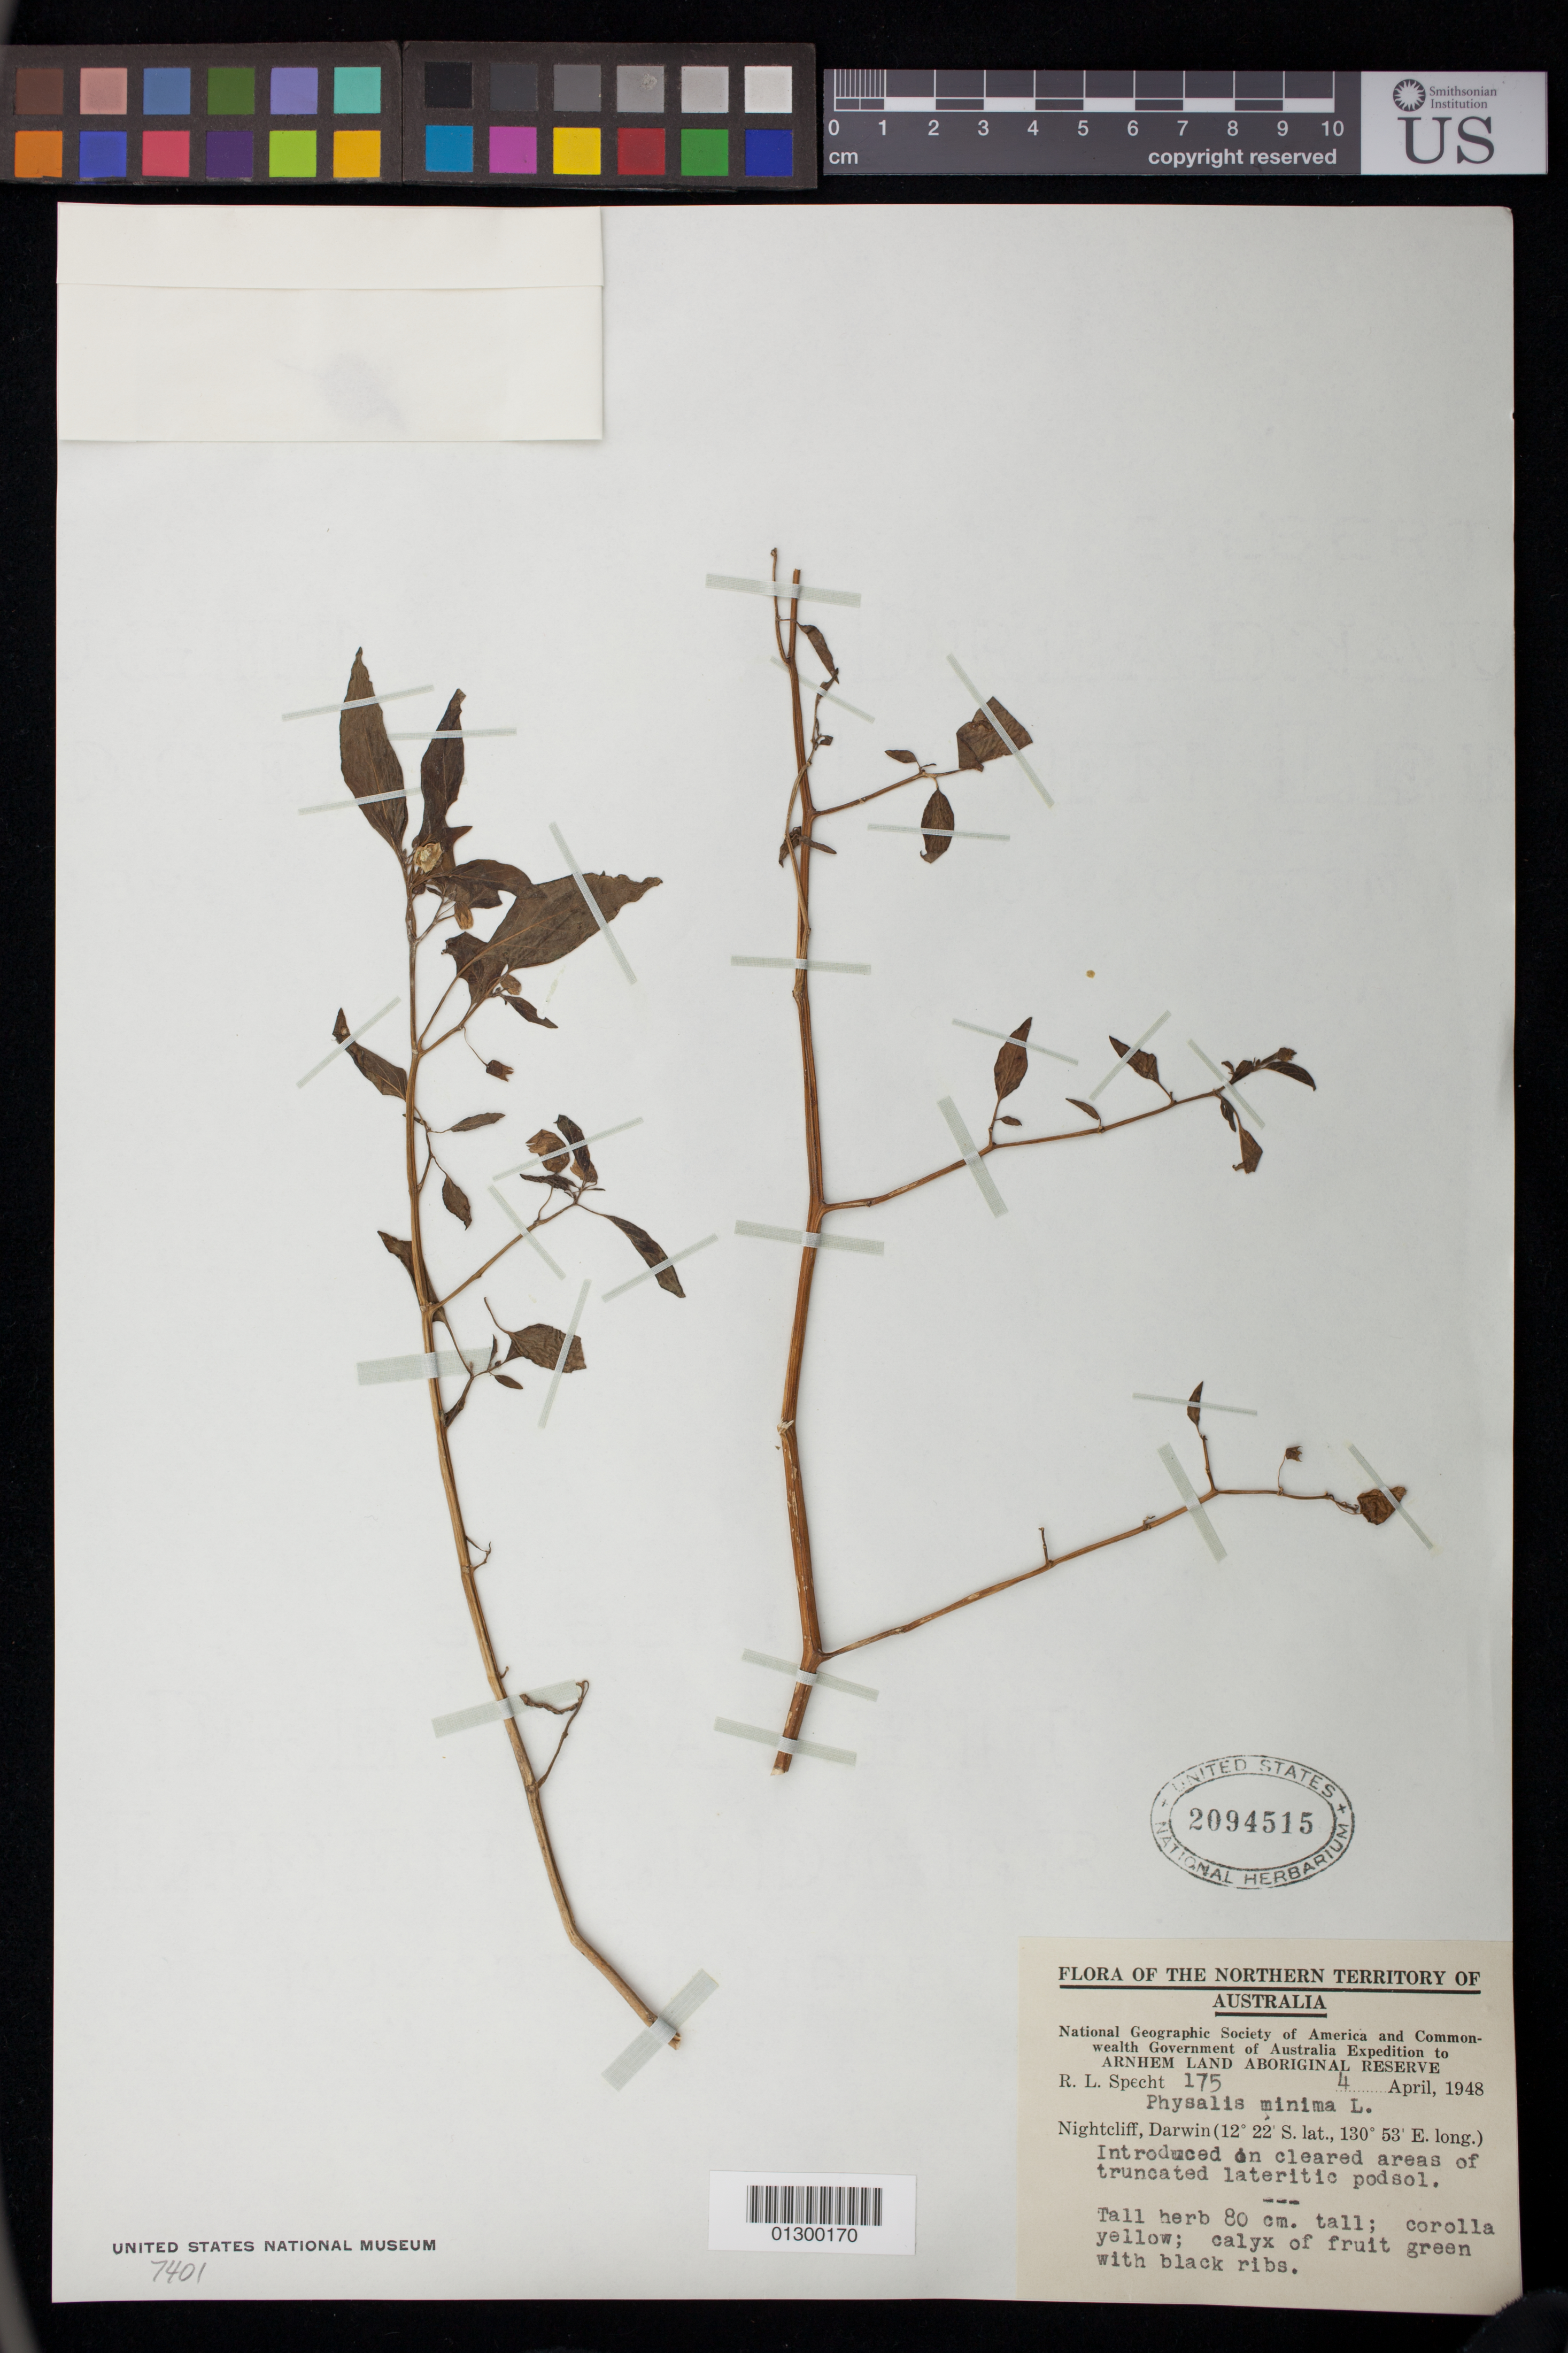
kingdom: Plantae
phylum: Tracheophyta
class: Magnoliopsida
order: Solanales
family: Solanaceae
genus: Physalis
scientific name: Physalis minima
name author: L.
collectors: R. L. Specht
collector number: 175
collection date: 1948-04-04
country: Australia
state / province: Northern Territory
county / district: Darwin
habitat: Introduced in cleared areas of truncated lateritic podsol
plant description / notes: Tall herb 80 cm. tall; corolla yellow; calyx of fruit green with balck ribs.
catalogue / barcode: US 2094515